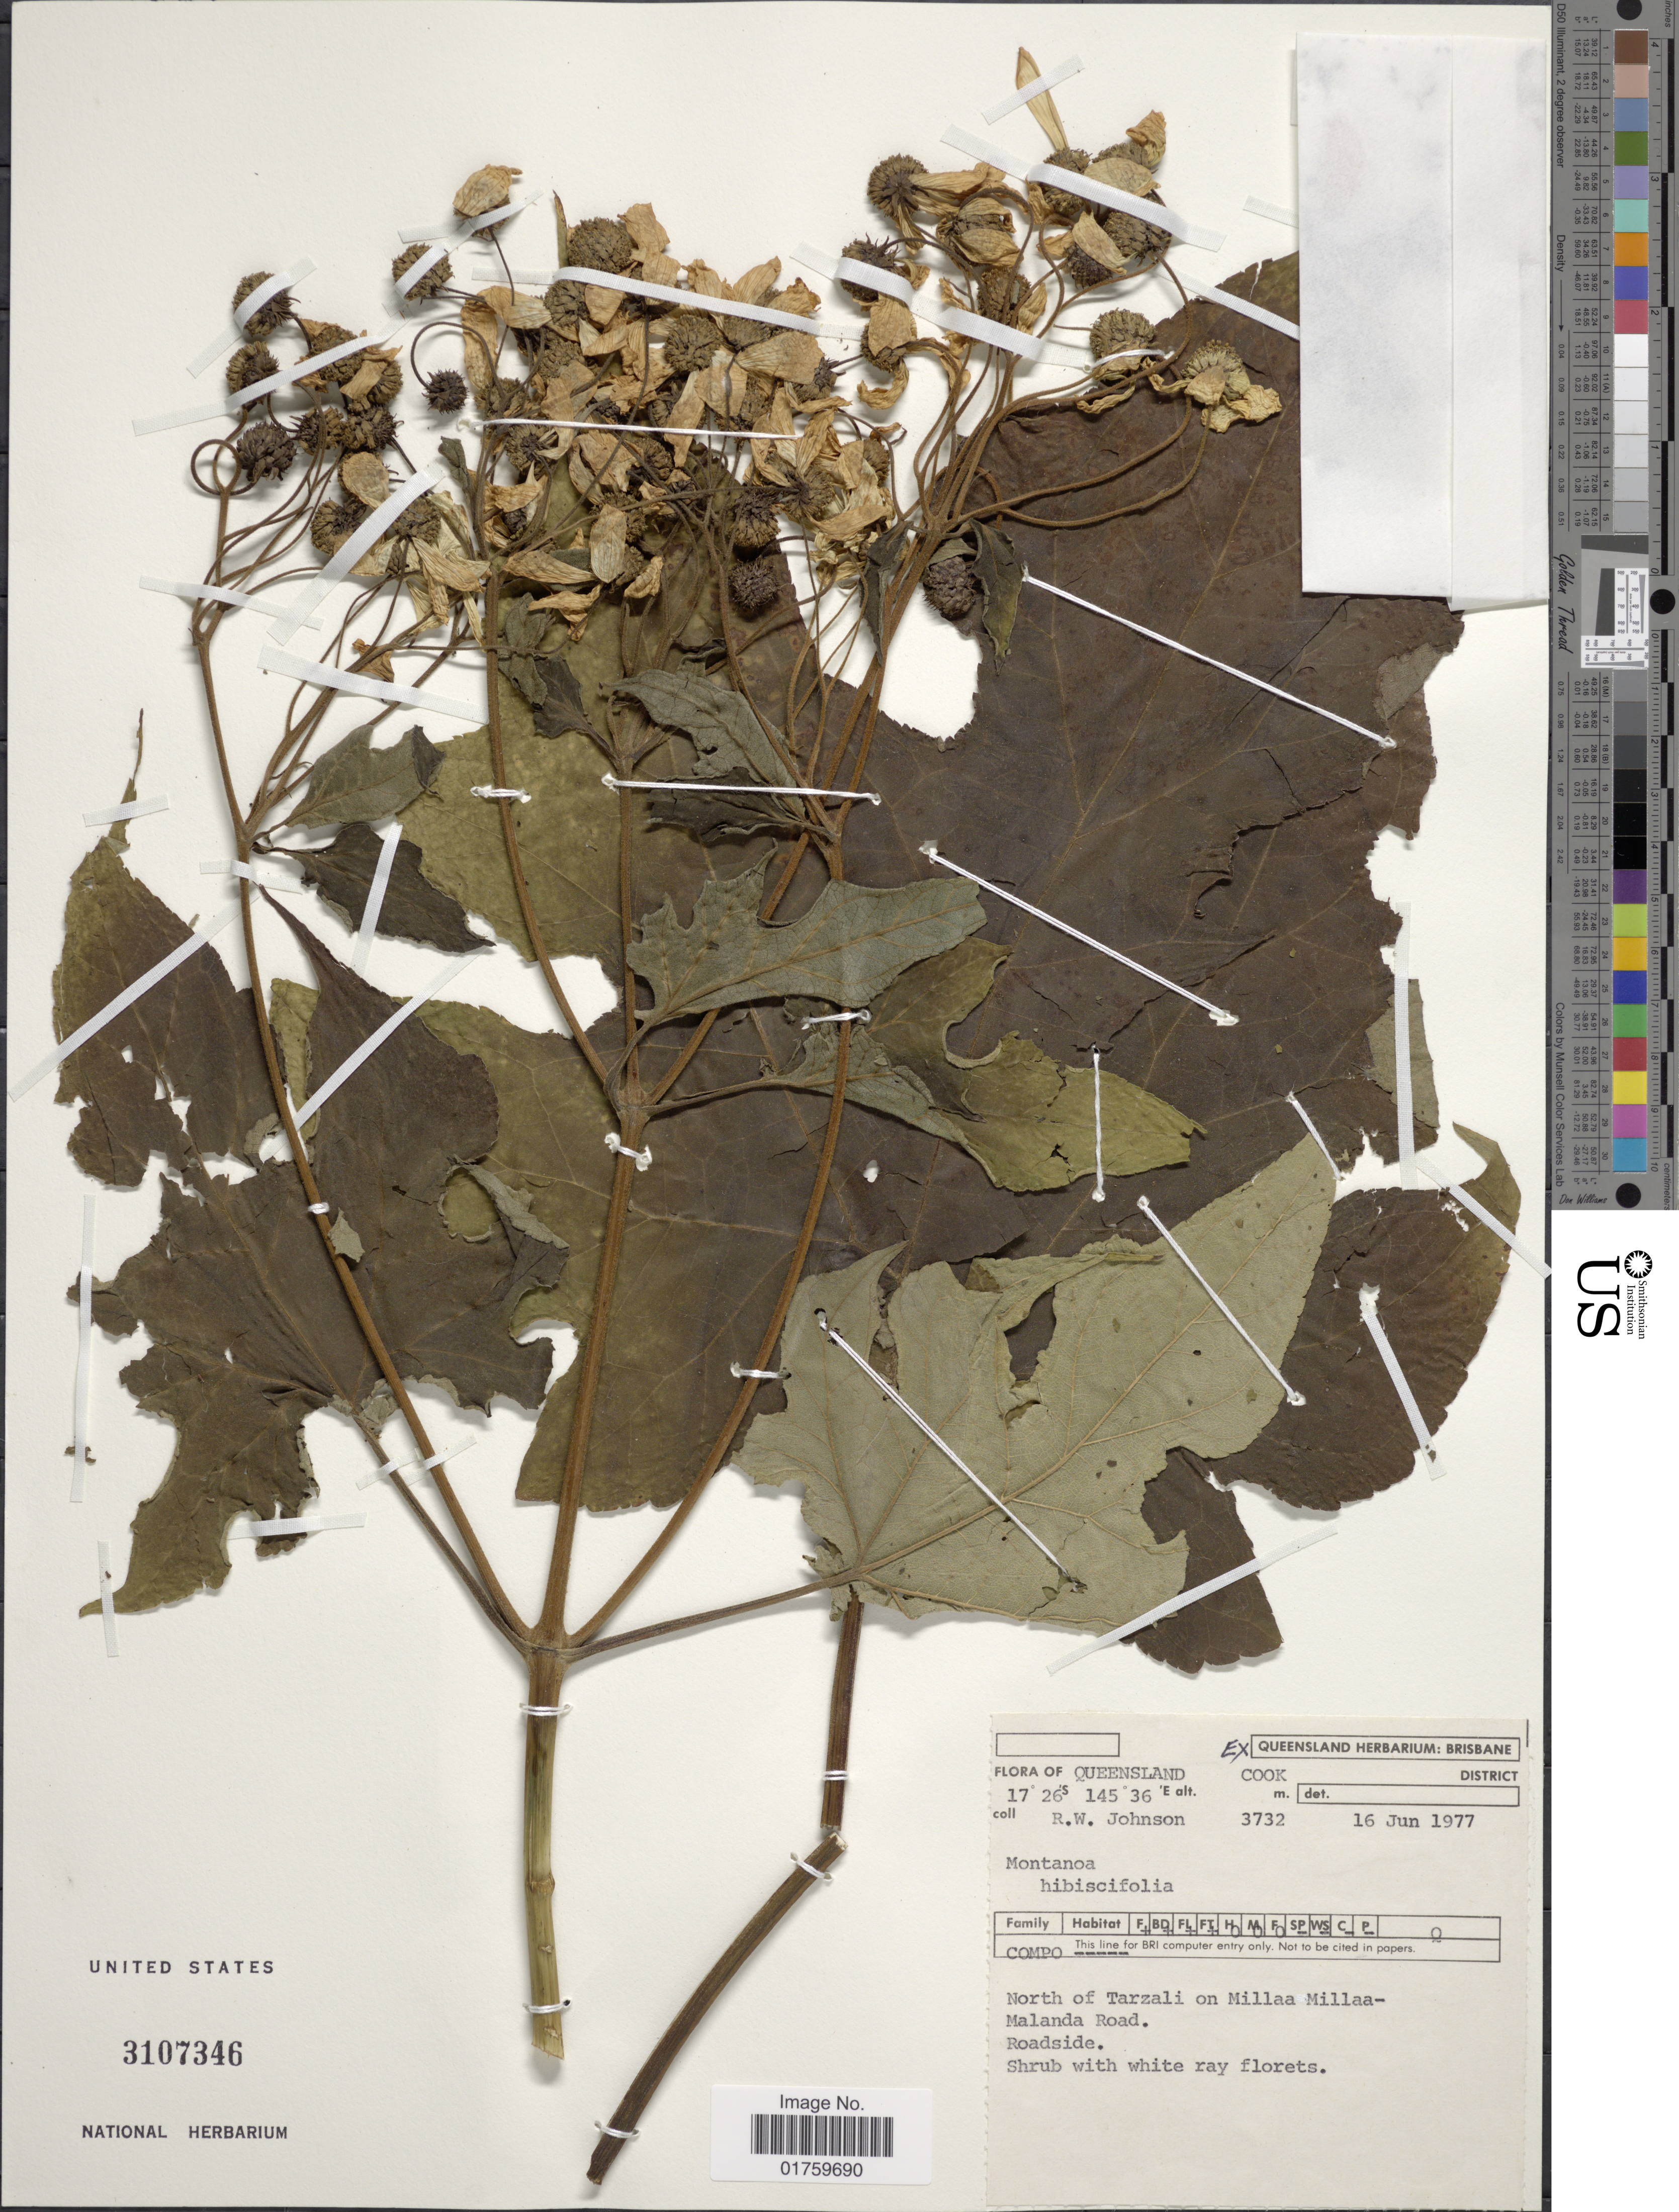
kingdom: Plantae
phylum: Tracheophyta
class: Magnoliopsida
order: Asterales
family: Asteraceae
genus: Montanoa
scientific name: Montanoa hibiscifolia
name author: Benth.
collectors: R. W. Johnson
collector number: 3732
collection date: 1977-06-16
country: Australia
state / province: Queensland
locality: Cook District, north of Tarzali on Millaa Millaa-Malanda Road, roadside.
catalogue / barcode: US 3107346